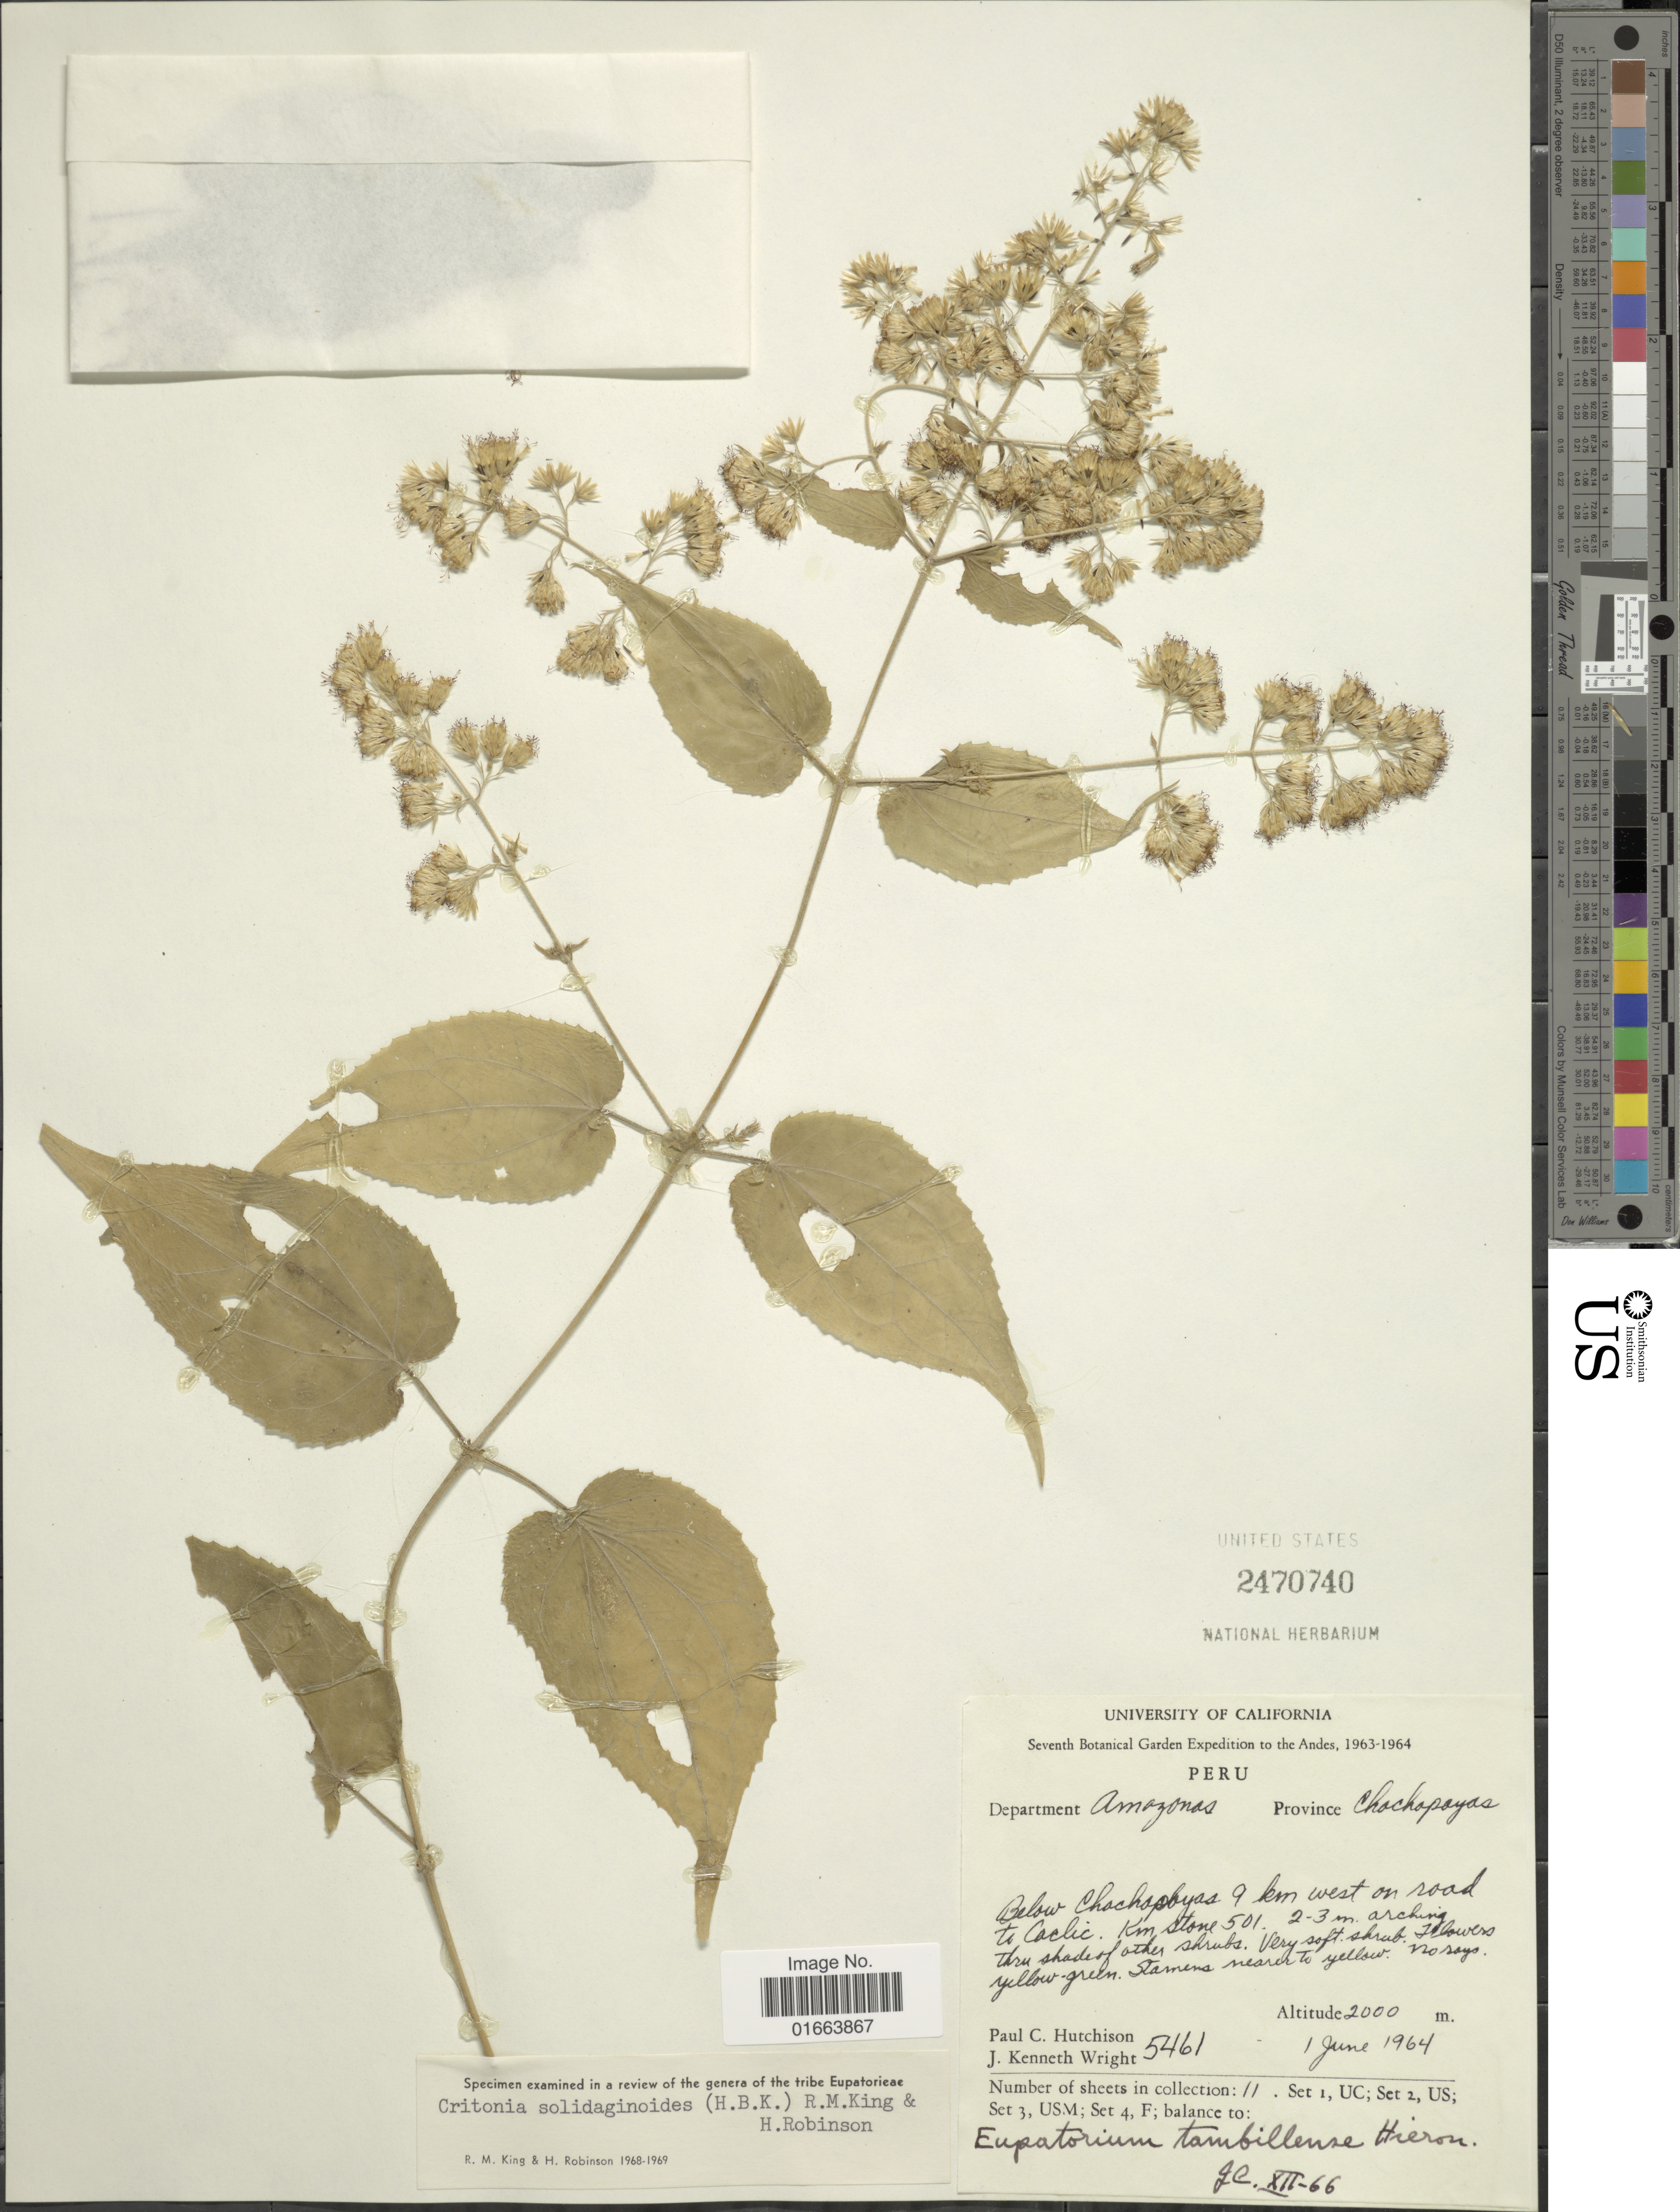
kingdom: Plantae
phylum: Tracheophyta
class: Magnoliopsida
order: Asterales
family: Asteraceae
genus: Koanophyllon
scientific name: Koanophyllon solidaginoides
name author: (Kunth) R.M. King & H. Rob.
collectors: P. C. Hutchison & J. K. Wright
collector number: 5461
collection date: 1964-06-01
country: Peru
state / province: Amazonas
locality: Andes. Province Chachapoyas. Below Chachapoyas 9 km west on road to Cachi. Km stone 501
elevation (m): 2000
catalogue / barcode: US 2470740